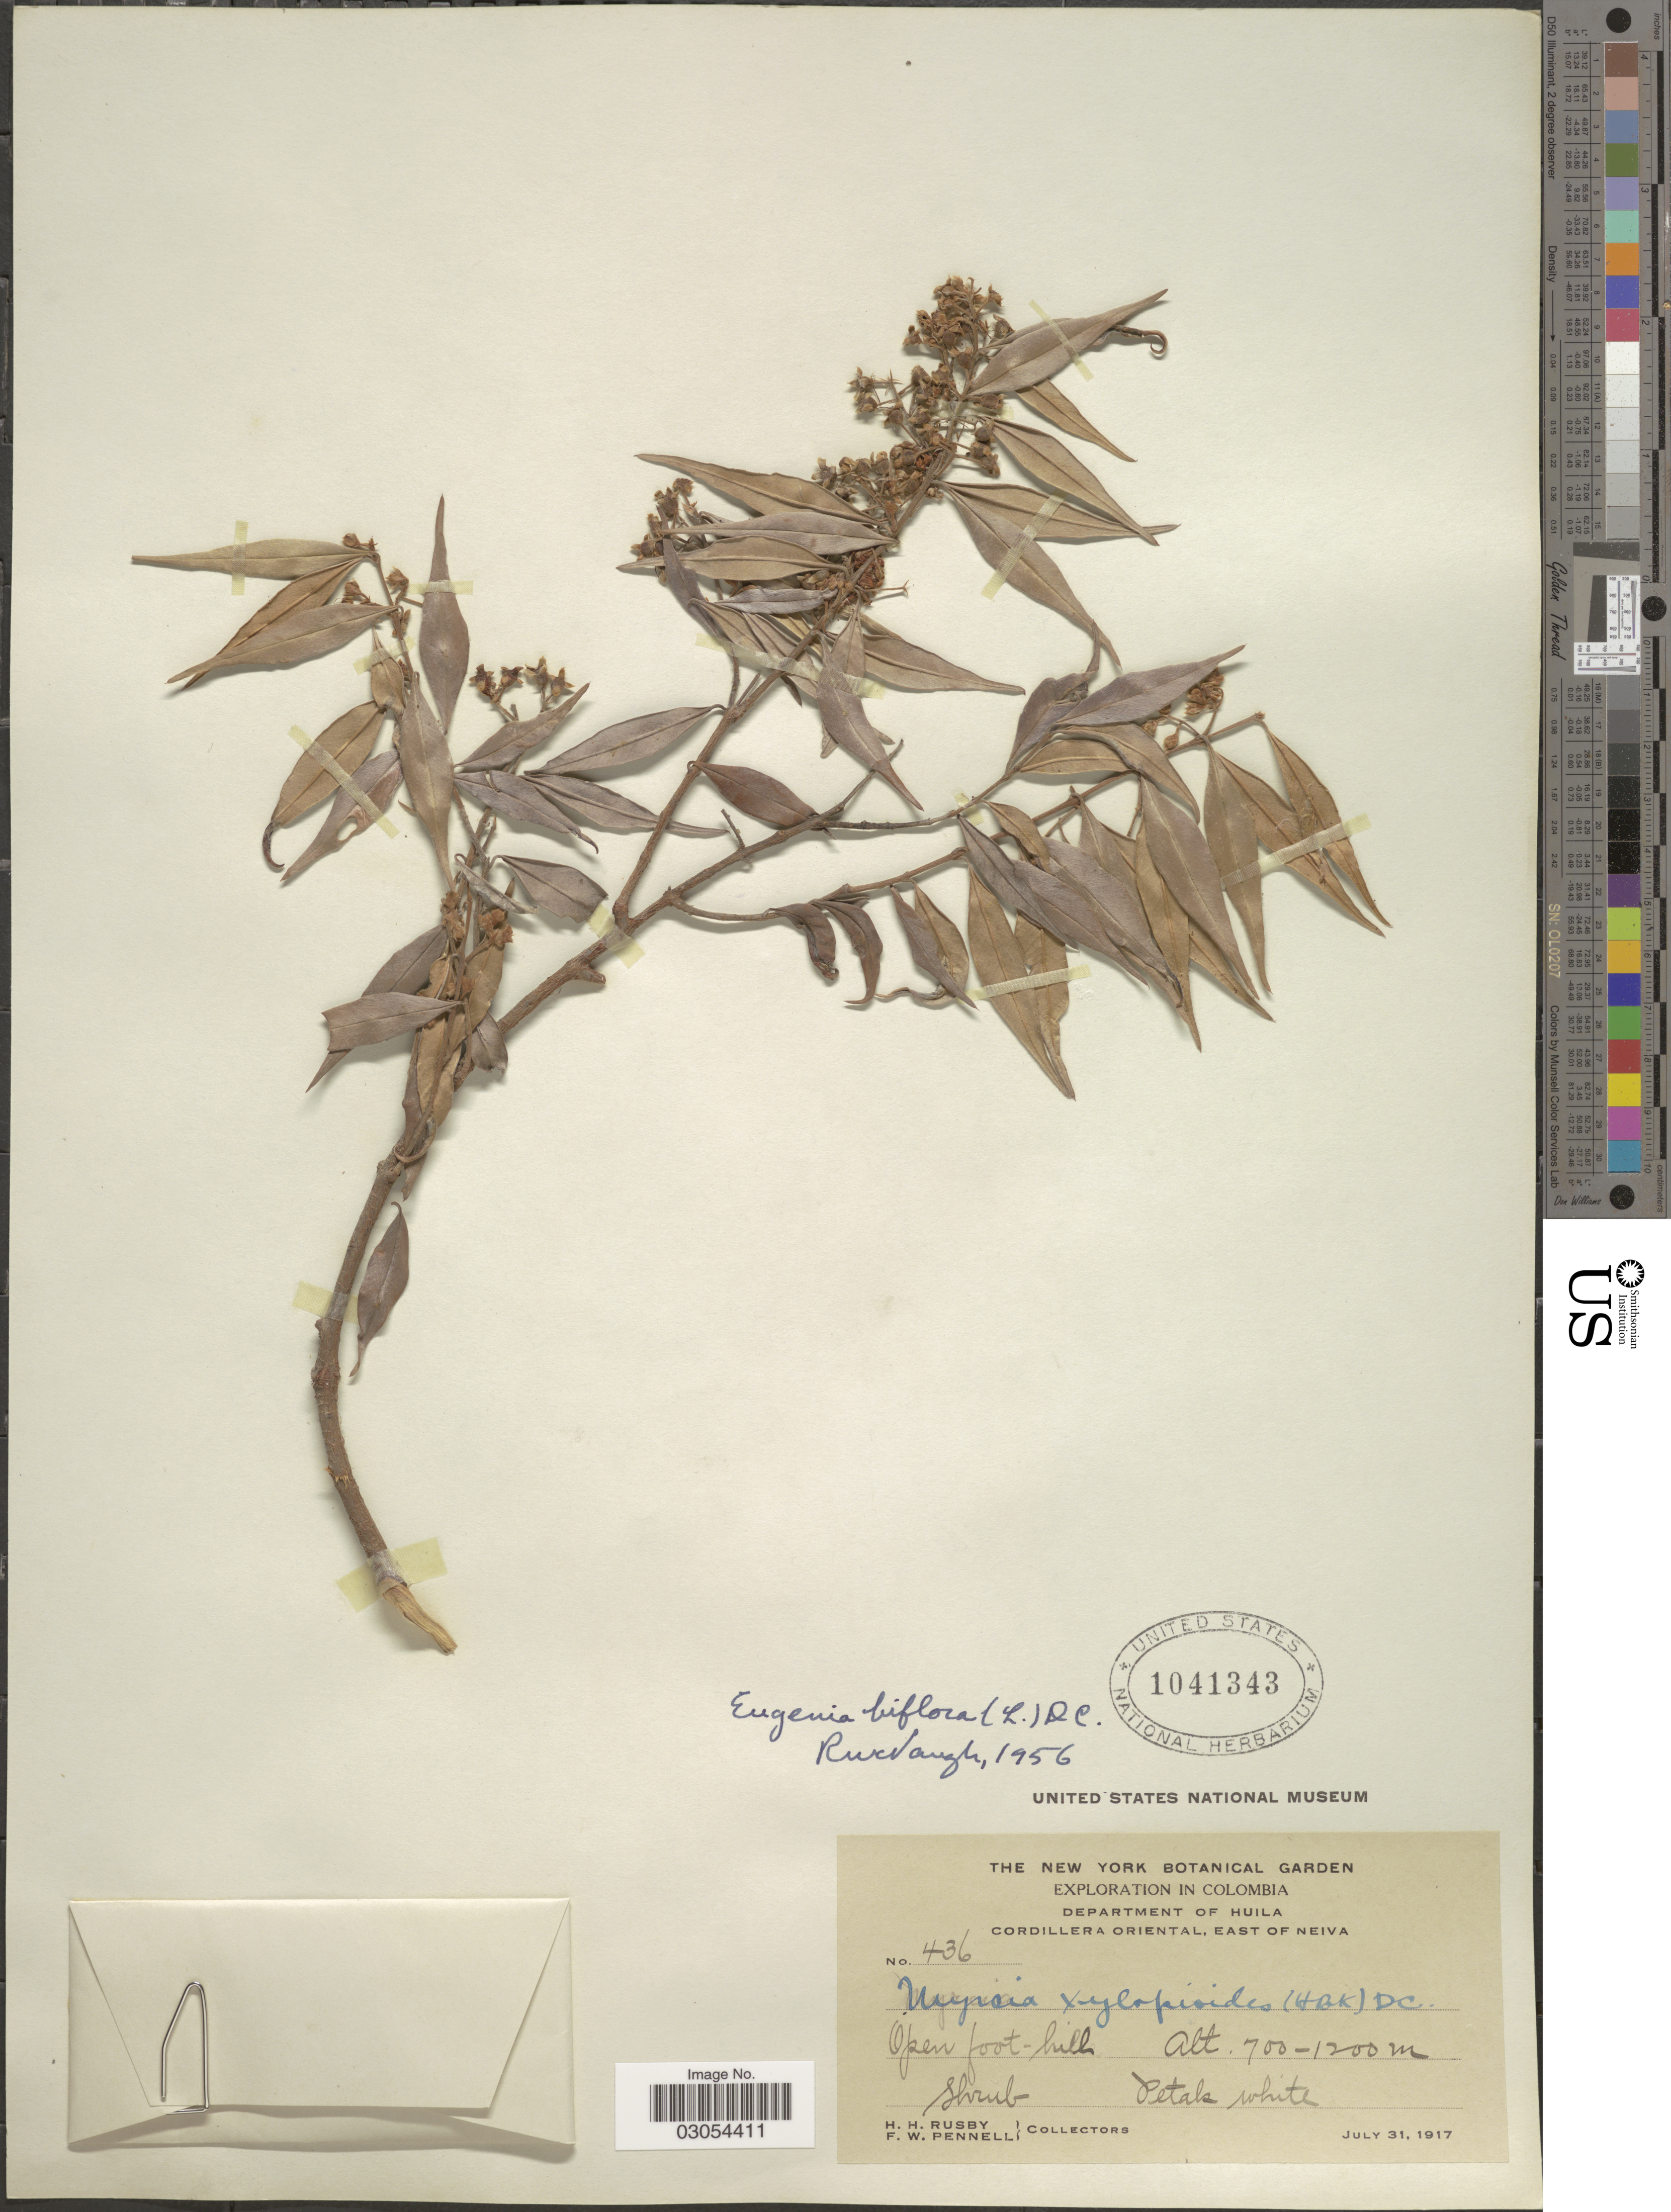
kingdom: Plantae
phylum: Tracheophyta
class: Magnoliopsida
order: Myrtales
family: Myrtaceae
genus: Eugenia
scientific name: Eugenia biflora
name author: (L.) DC.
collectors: H. H. Rusby & F. W. Pennell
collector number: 436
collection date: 1917-07-31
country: Colombia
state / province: Huila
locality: Department of Huila. Cordillera Oriental, East of Neiva.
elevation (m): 700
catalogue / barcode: US 1041343